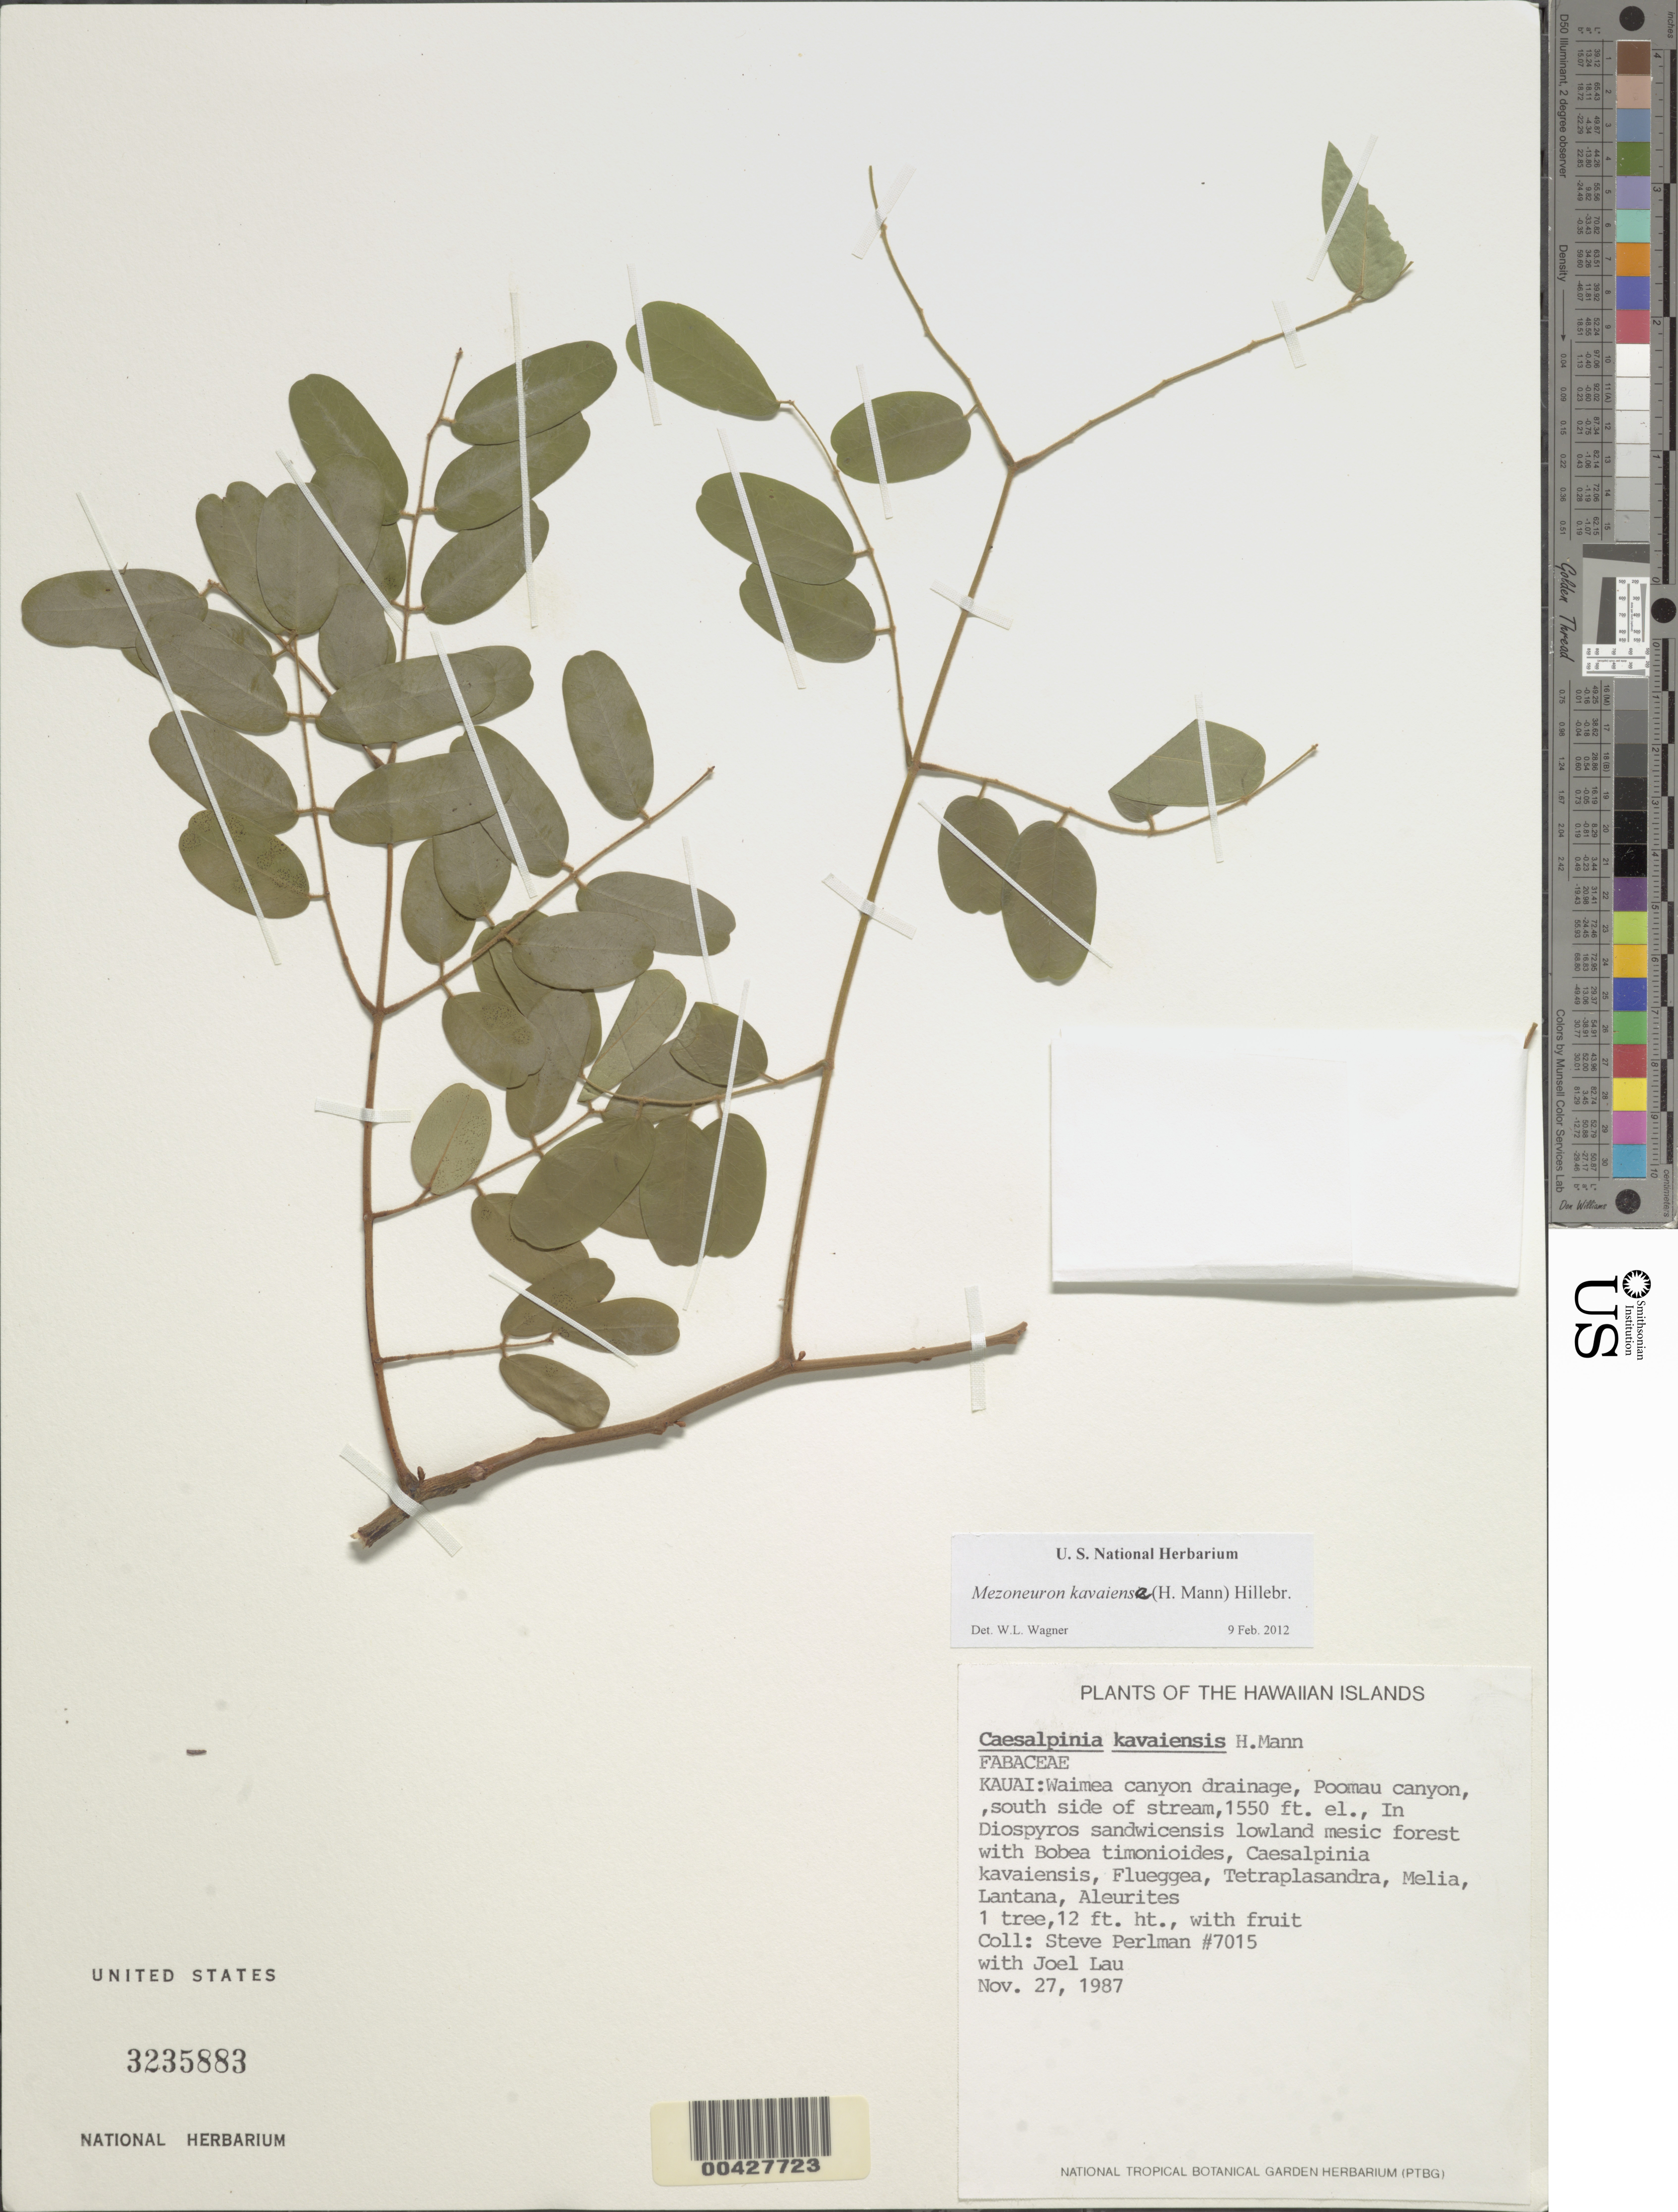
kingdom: Plantae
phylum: Tracheophyta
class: Magnoliopsida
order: Fabales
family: Fabaceae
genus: Mezoneuron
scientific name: Mezoneuron kavaiense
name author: (H. Mann) Hillebr.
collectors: S. P. Perlman & J. Lau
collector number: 7015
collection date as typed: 27 Nov 1987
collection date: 1987-11-27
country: United States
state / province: Hawaii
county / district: Kauai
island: Kaua'i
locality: Pomau canyon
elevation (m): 472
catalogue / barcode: US 3235883